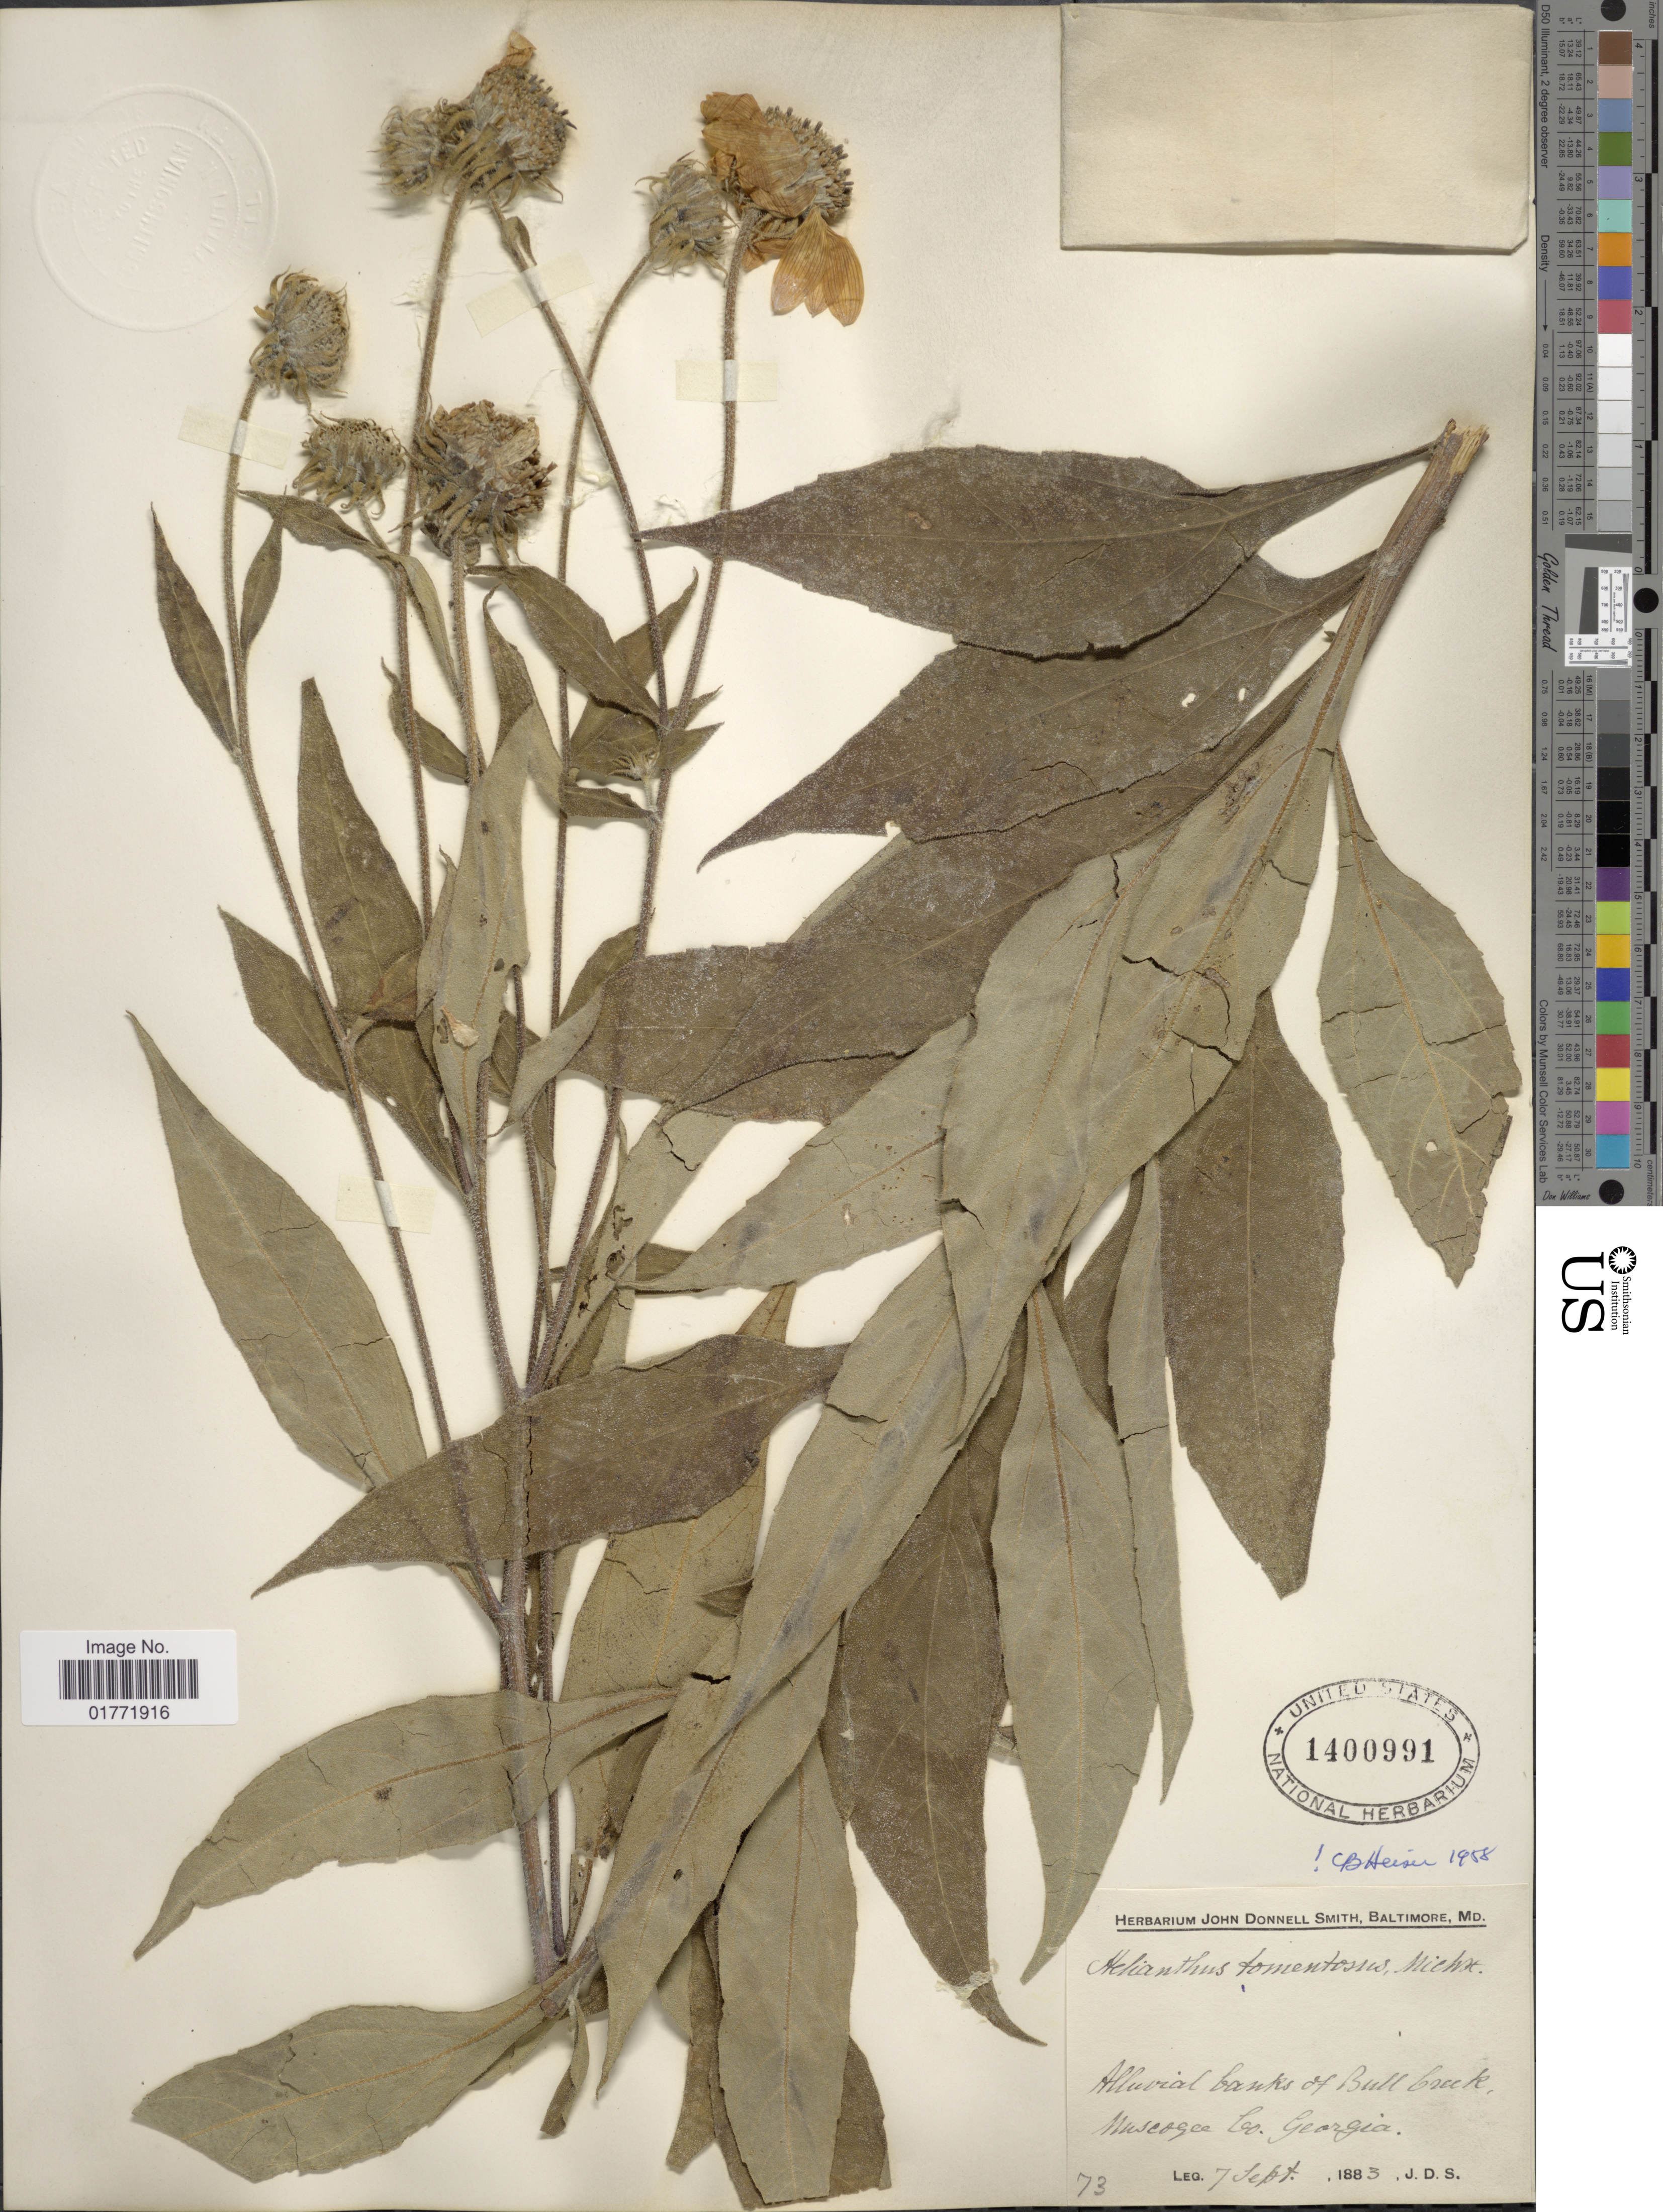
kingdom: Plantae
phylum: Tracheophyta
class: Magnoliopsida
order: Asterales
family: Asteraceae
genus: Helianthus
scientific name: Helianthus tomentosus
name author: Michx.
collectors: J. Donnell Smith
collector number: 73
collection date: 1883-09-07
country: United States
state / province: Georgia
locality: Alluvial banks of Bull Creek, Muscogee Co. Georgia.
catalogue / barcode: US 1400991